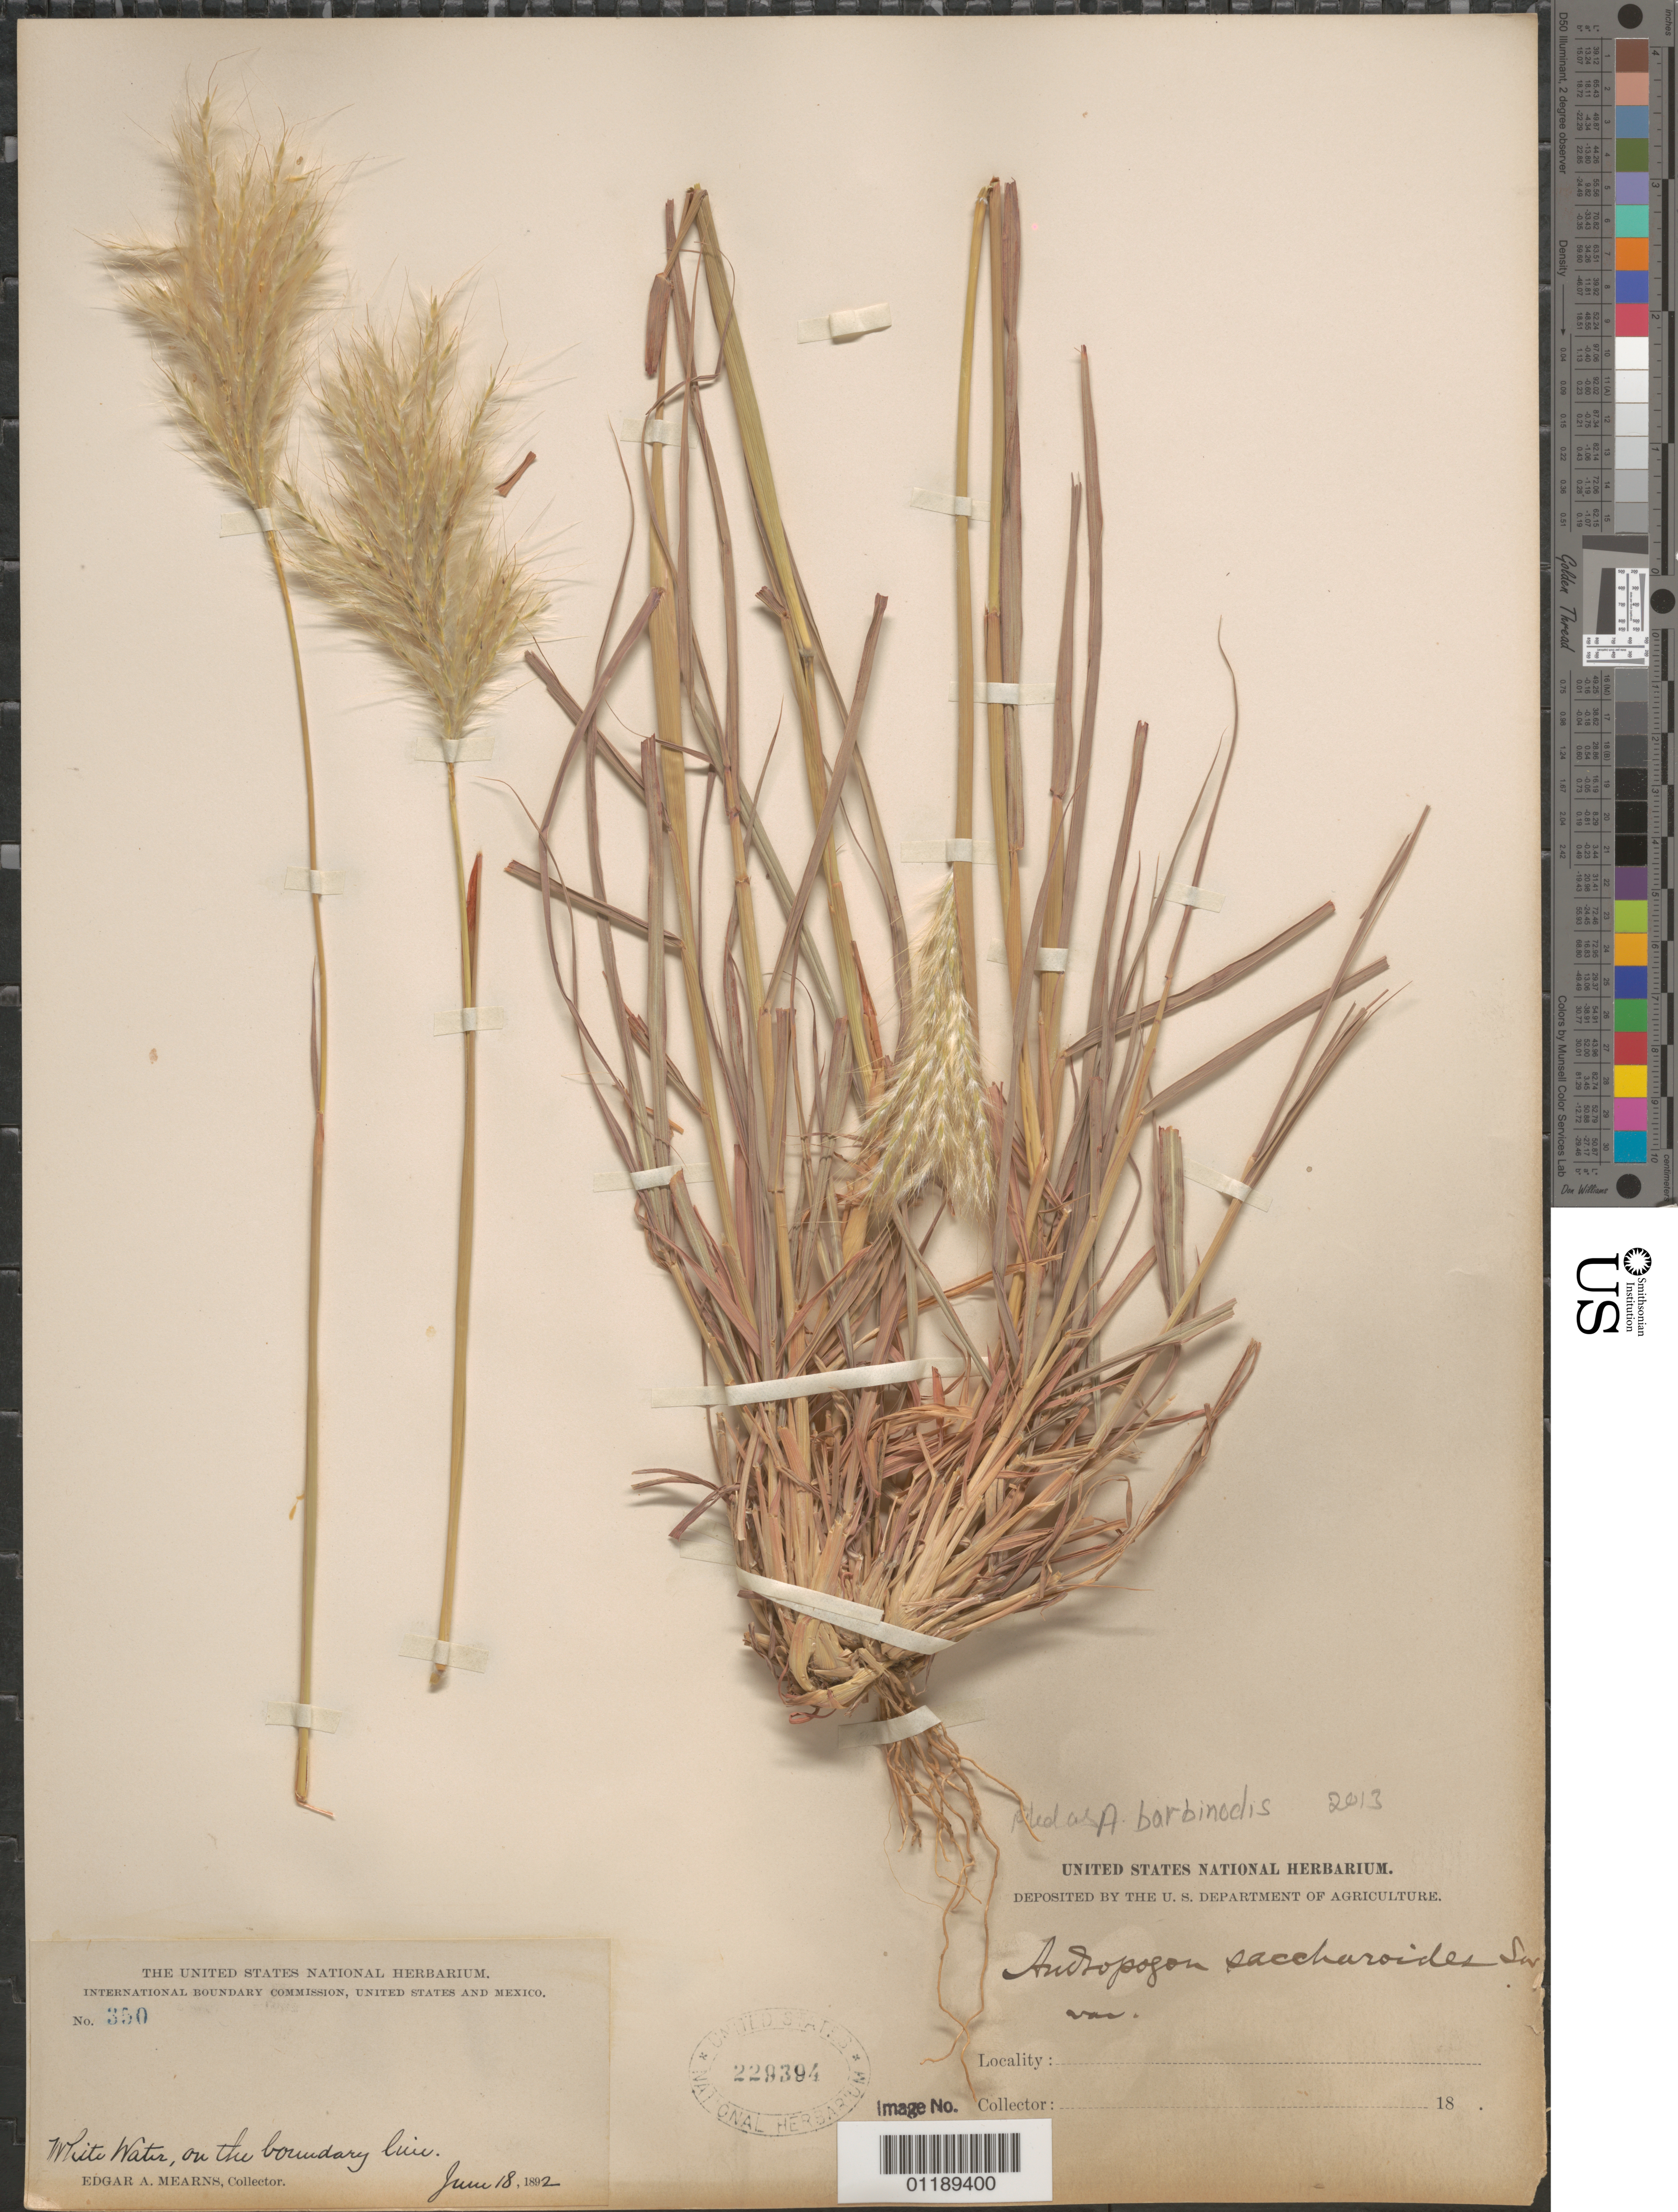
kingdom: Plantae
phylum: Tracheophyta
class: Liliopsida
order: Poales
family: Poaceae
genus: Andropogon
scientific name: Andropogon barbinodis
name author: Lag.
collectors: E. A. Mearns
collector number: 350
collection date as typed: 18 Jun 1892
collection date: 1892-06-18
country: United States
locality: White Water, on the boundary line.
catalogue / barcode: US 229394